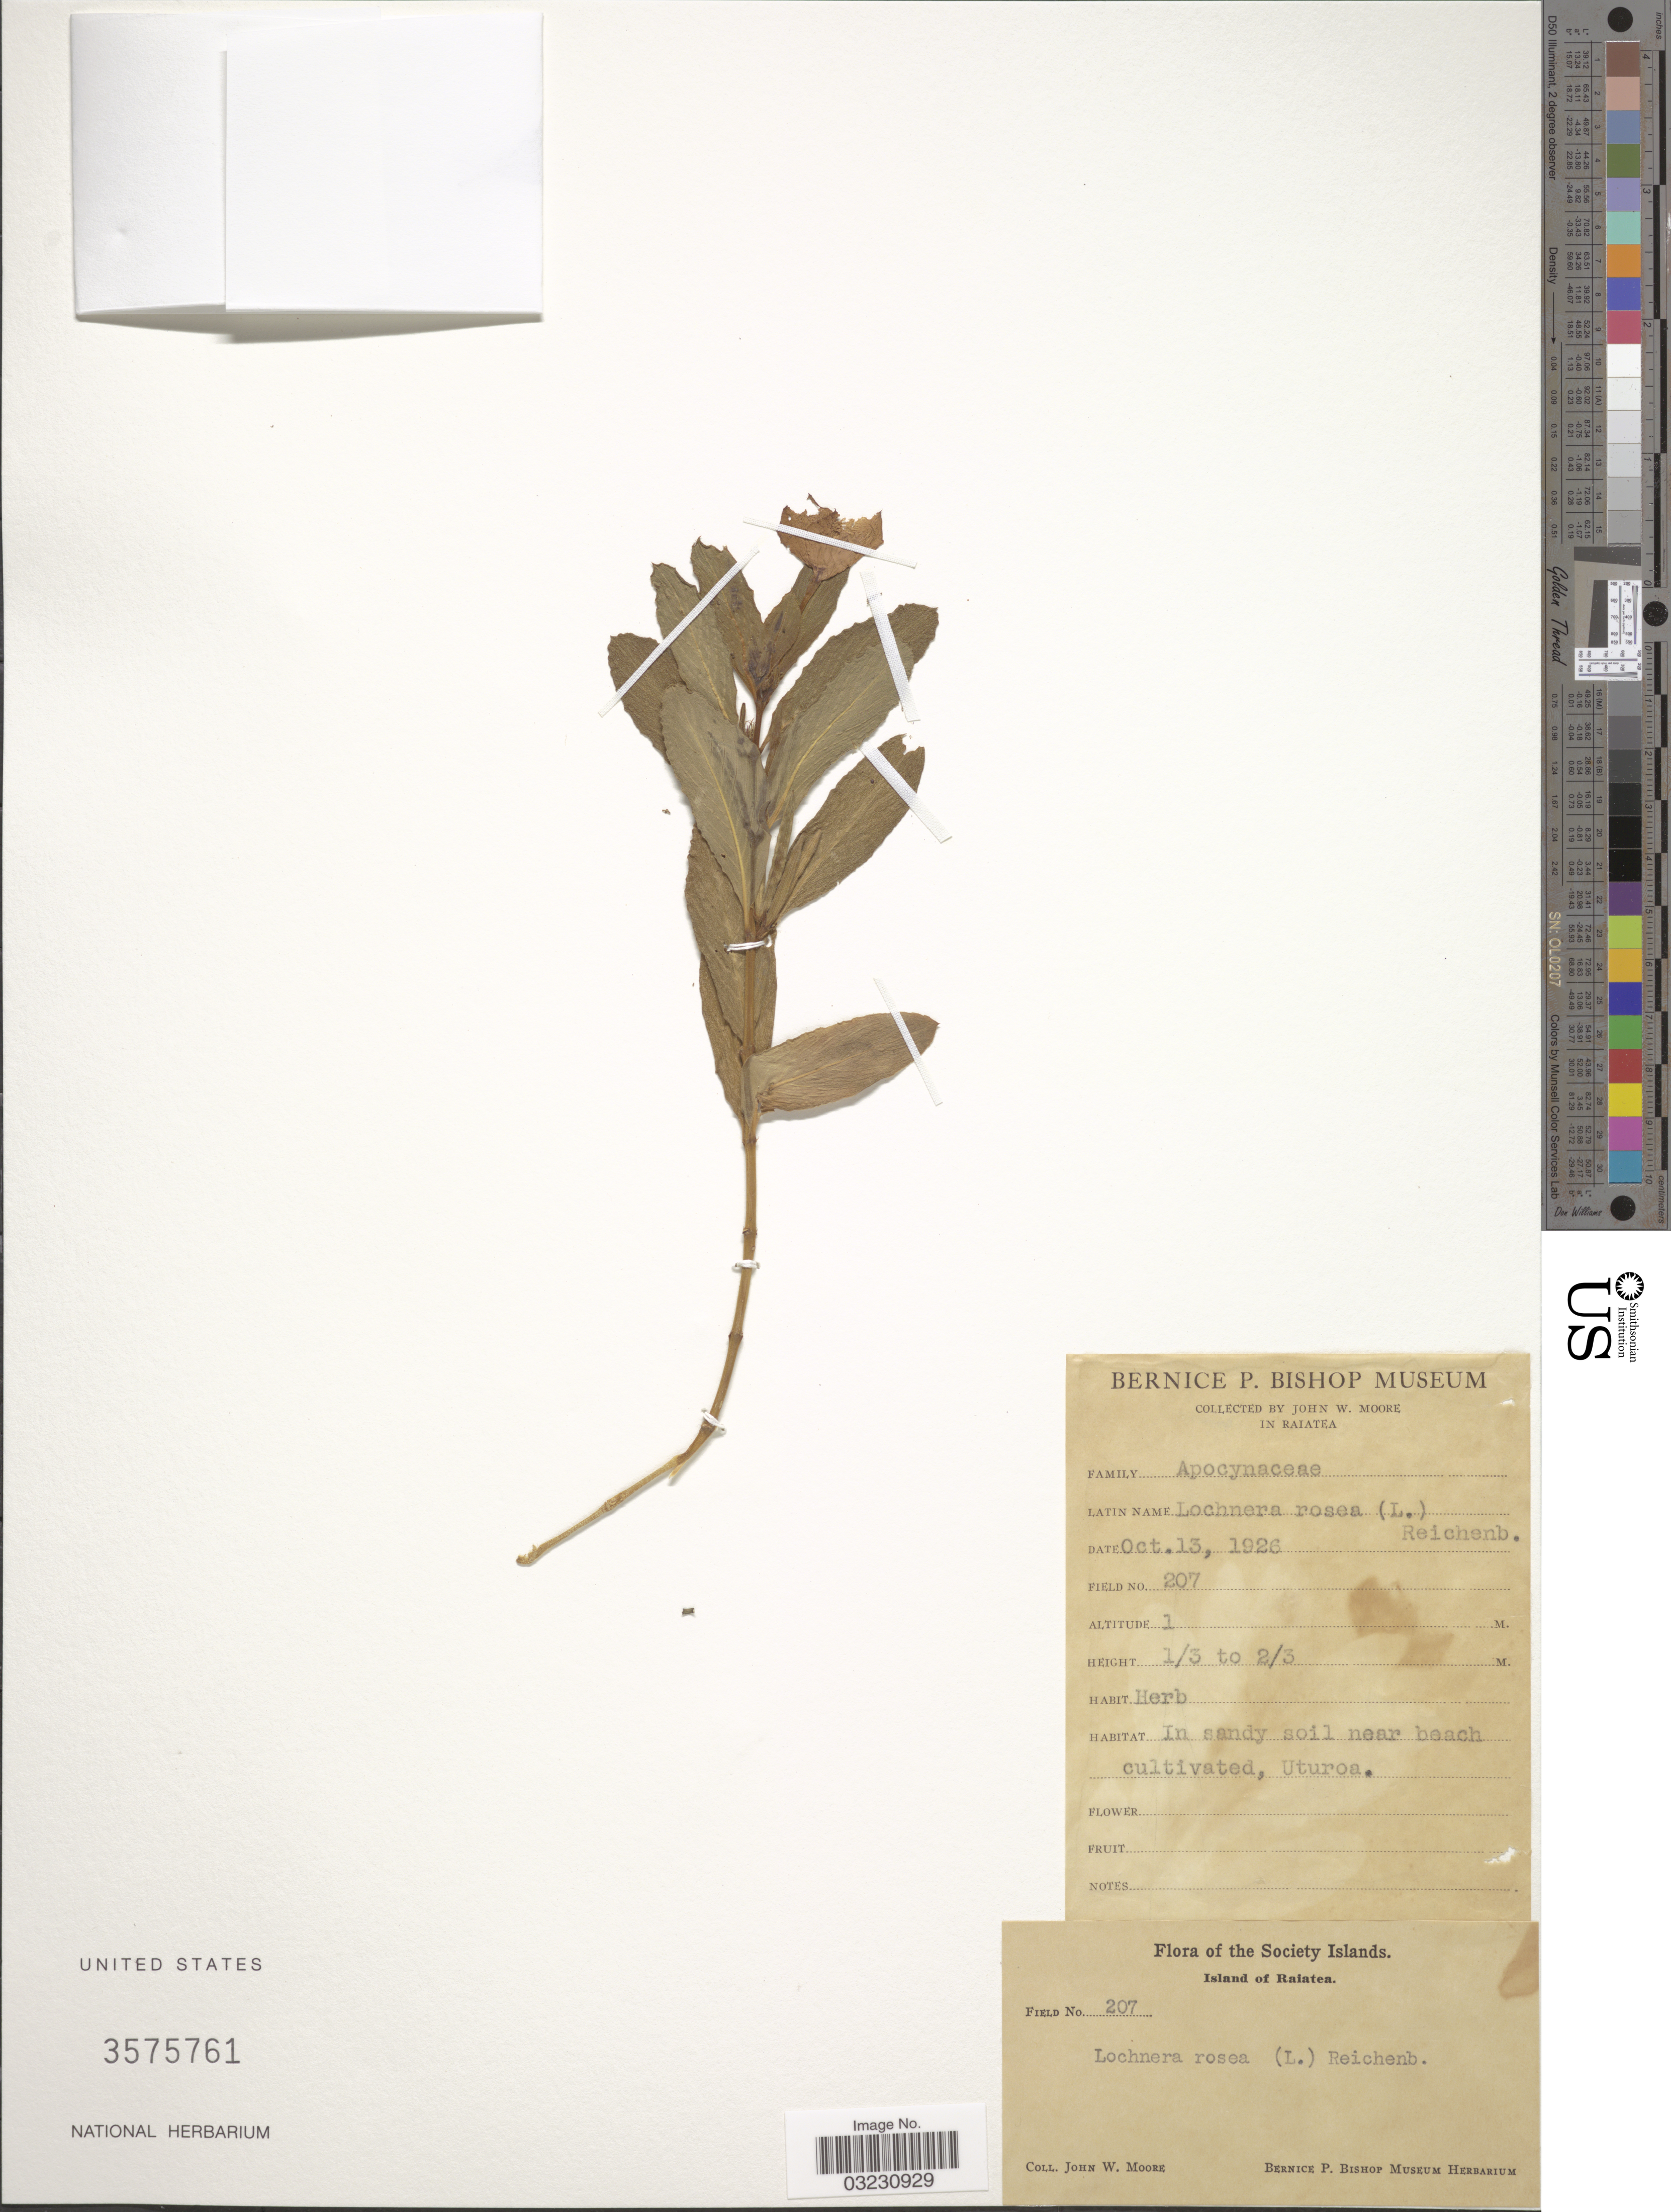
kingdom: Plantae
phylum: Tracheophyta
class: Magnoliopsida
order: Gentianales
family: Apocynaceae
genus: Catharanthus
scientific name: Catharanthus roseus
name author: (L.) G. Don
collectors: J. Moore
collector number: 207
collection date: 1926-10-13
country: French Polynesia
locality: Society Islands. Island of Raiatea. Uturoa.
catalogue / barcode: US 3575761